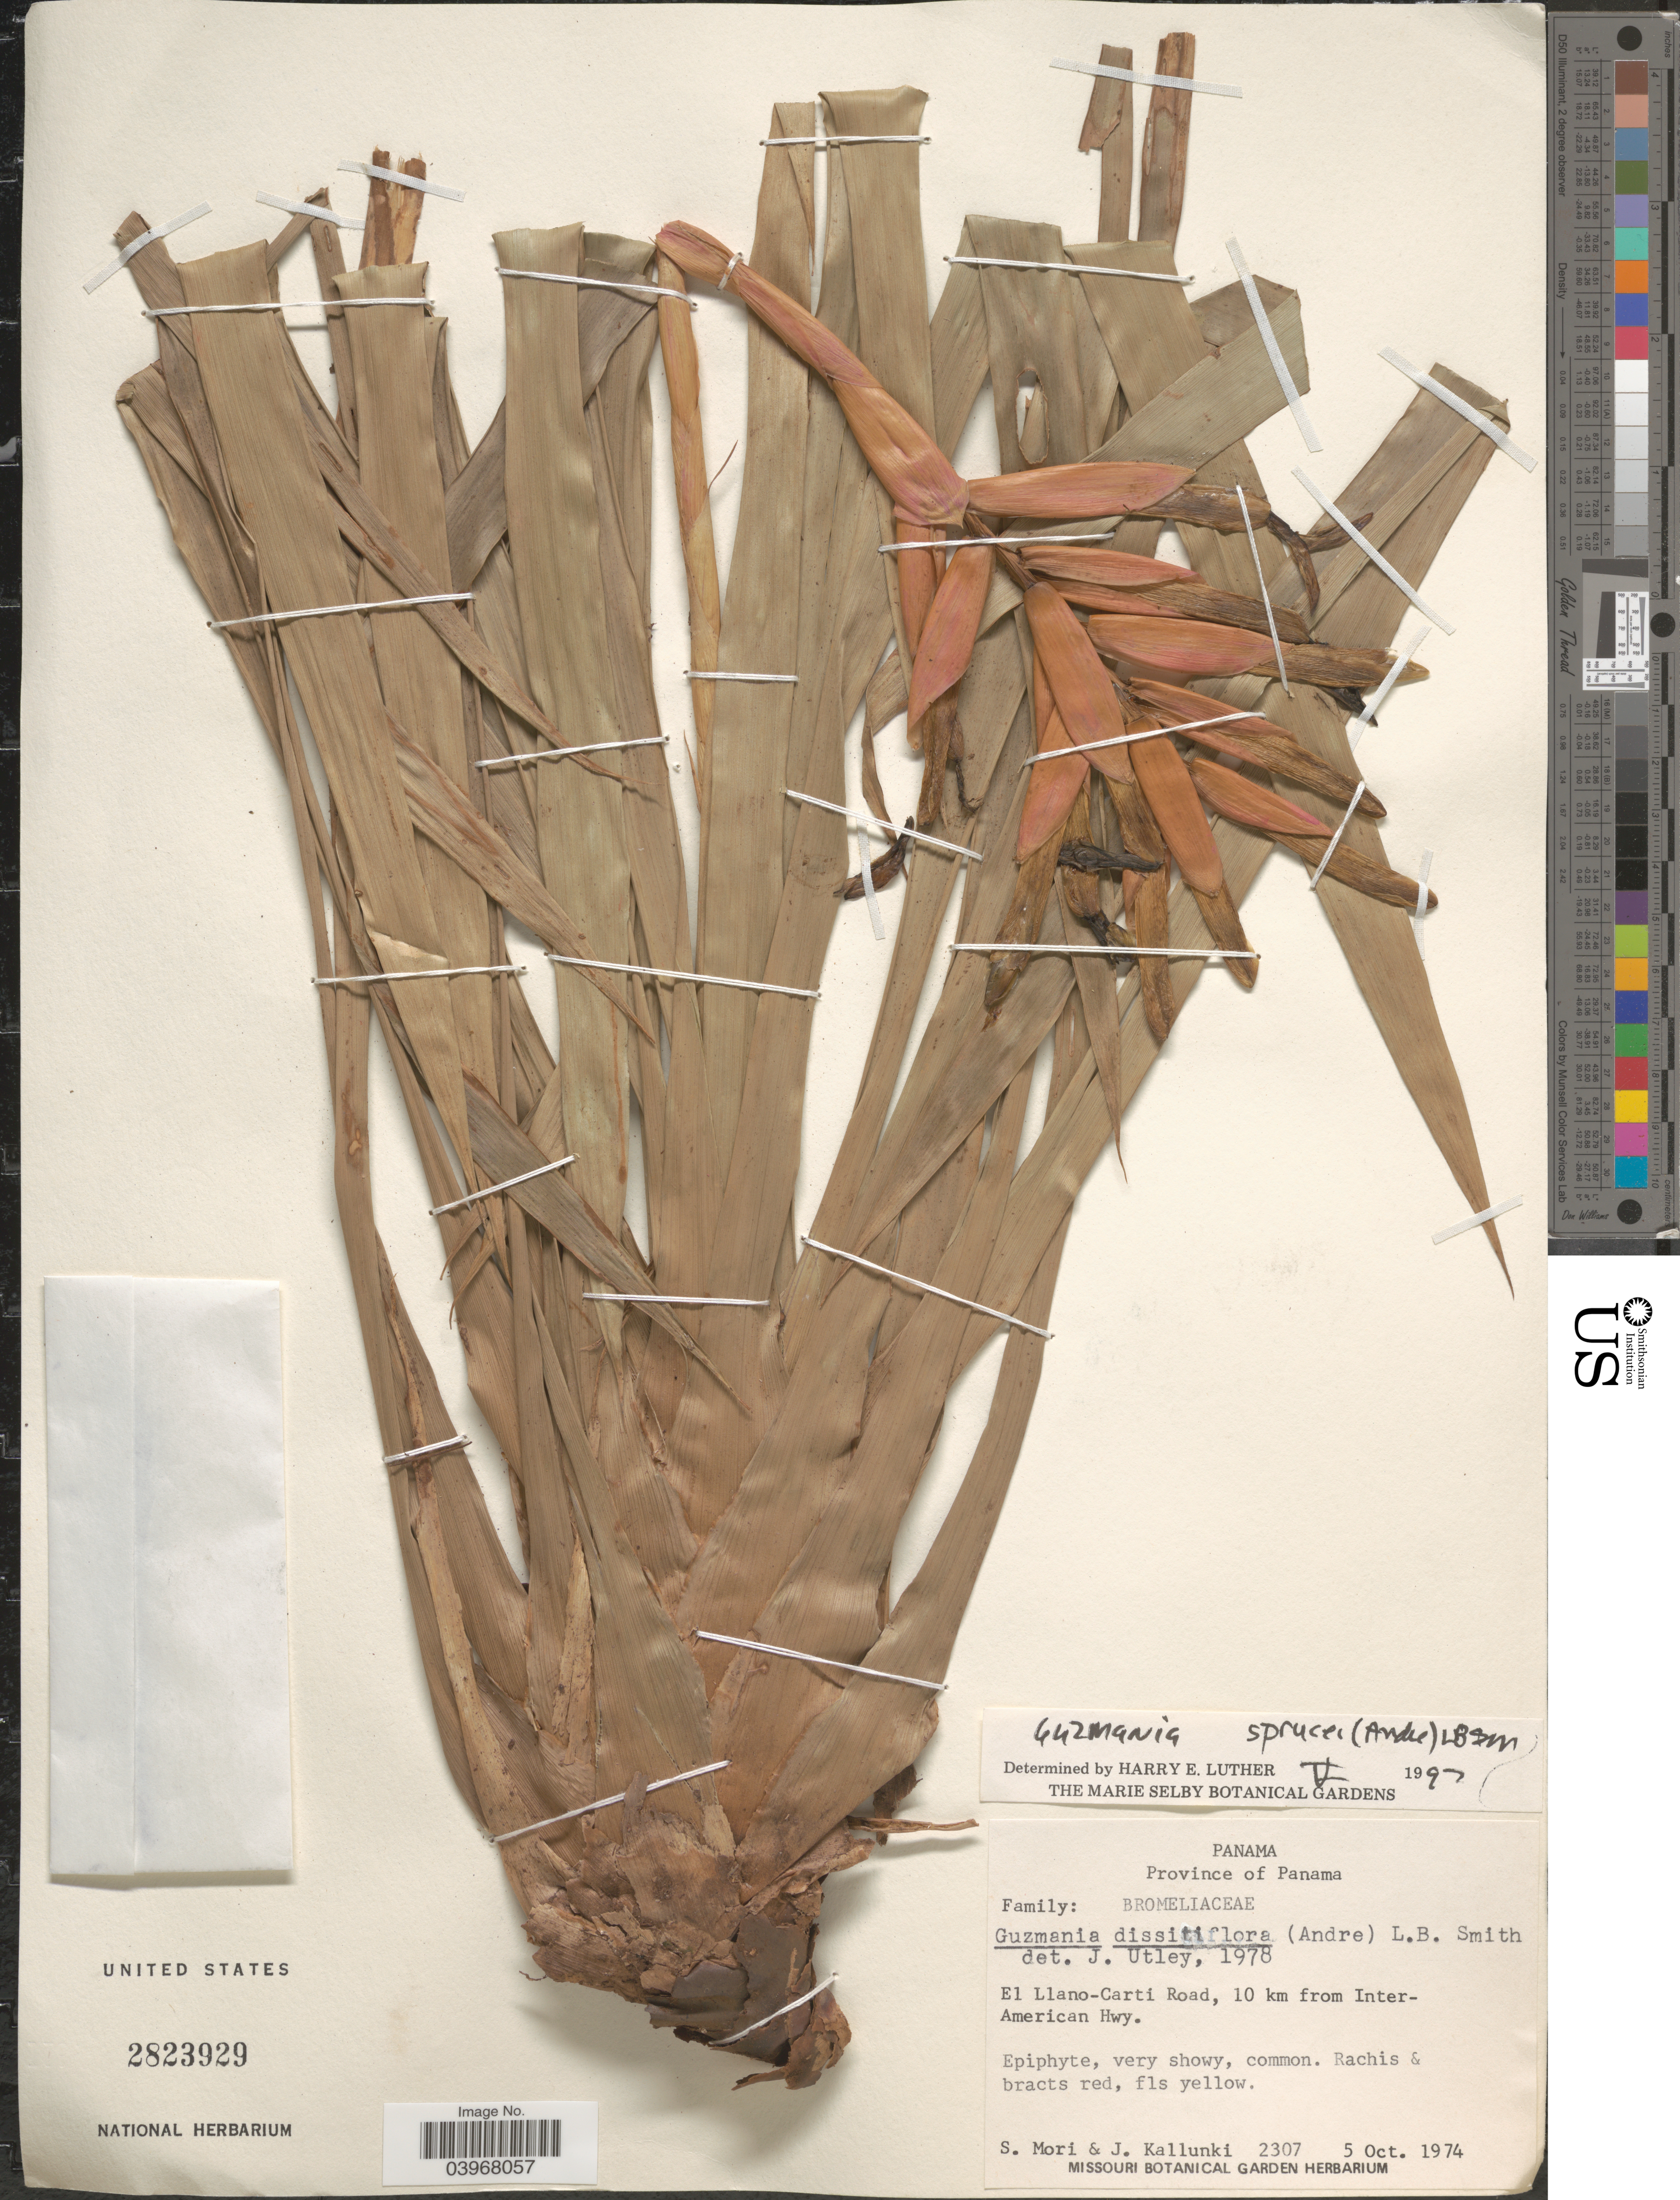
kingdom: Plantae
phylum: Tracheophyta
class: Liliopsida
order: Poales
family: Bromeliaceae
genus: Guzmania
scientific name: Guzmania sprucei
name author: (André) L.B. Sm.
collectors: S. Mori & J. Kallunki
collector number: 2307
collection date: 1974-10-05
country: Panama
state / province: Panamá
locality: El Llano-Carti Road, 10 km from Inter-American Hwy.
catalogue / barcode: US 2823929